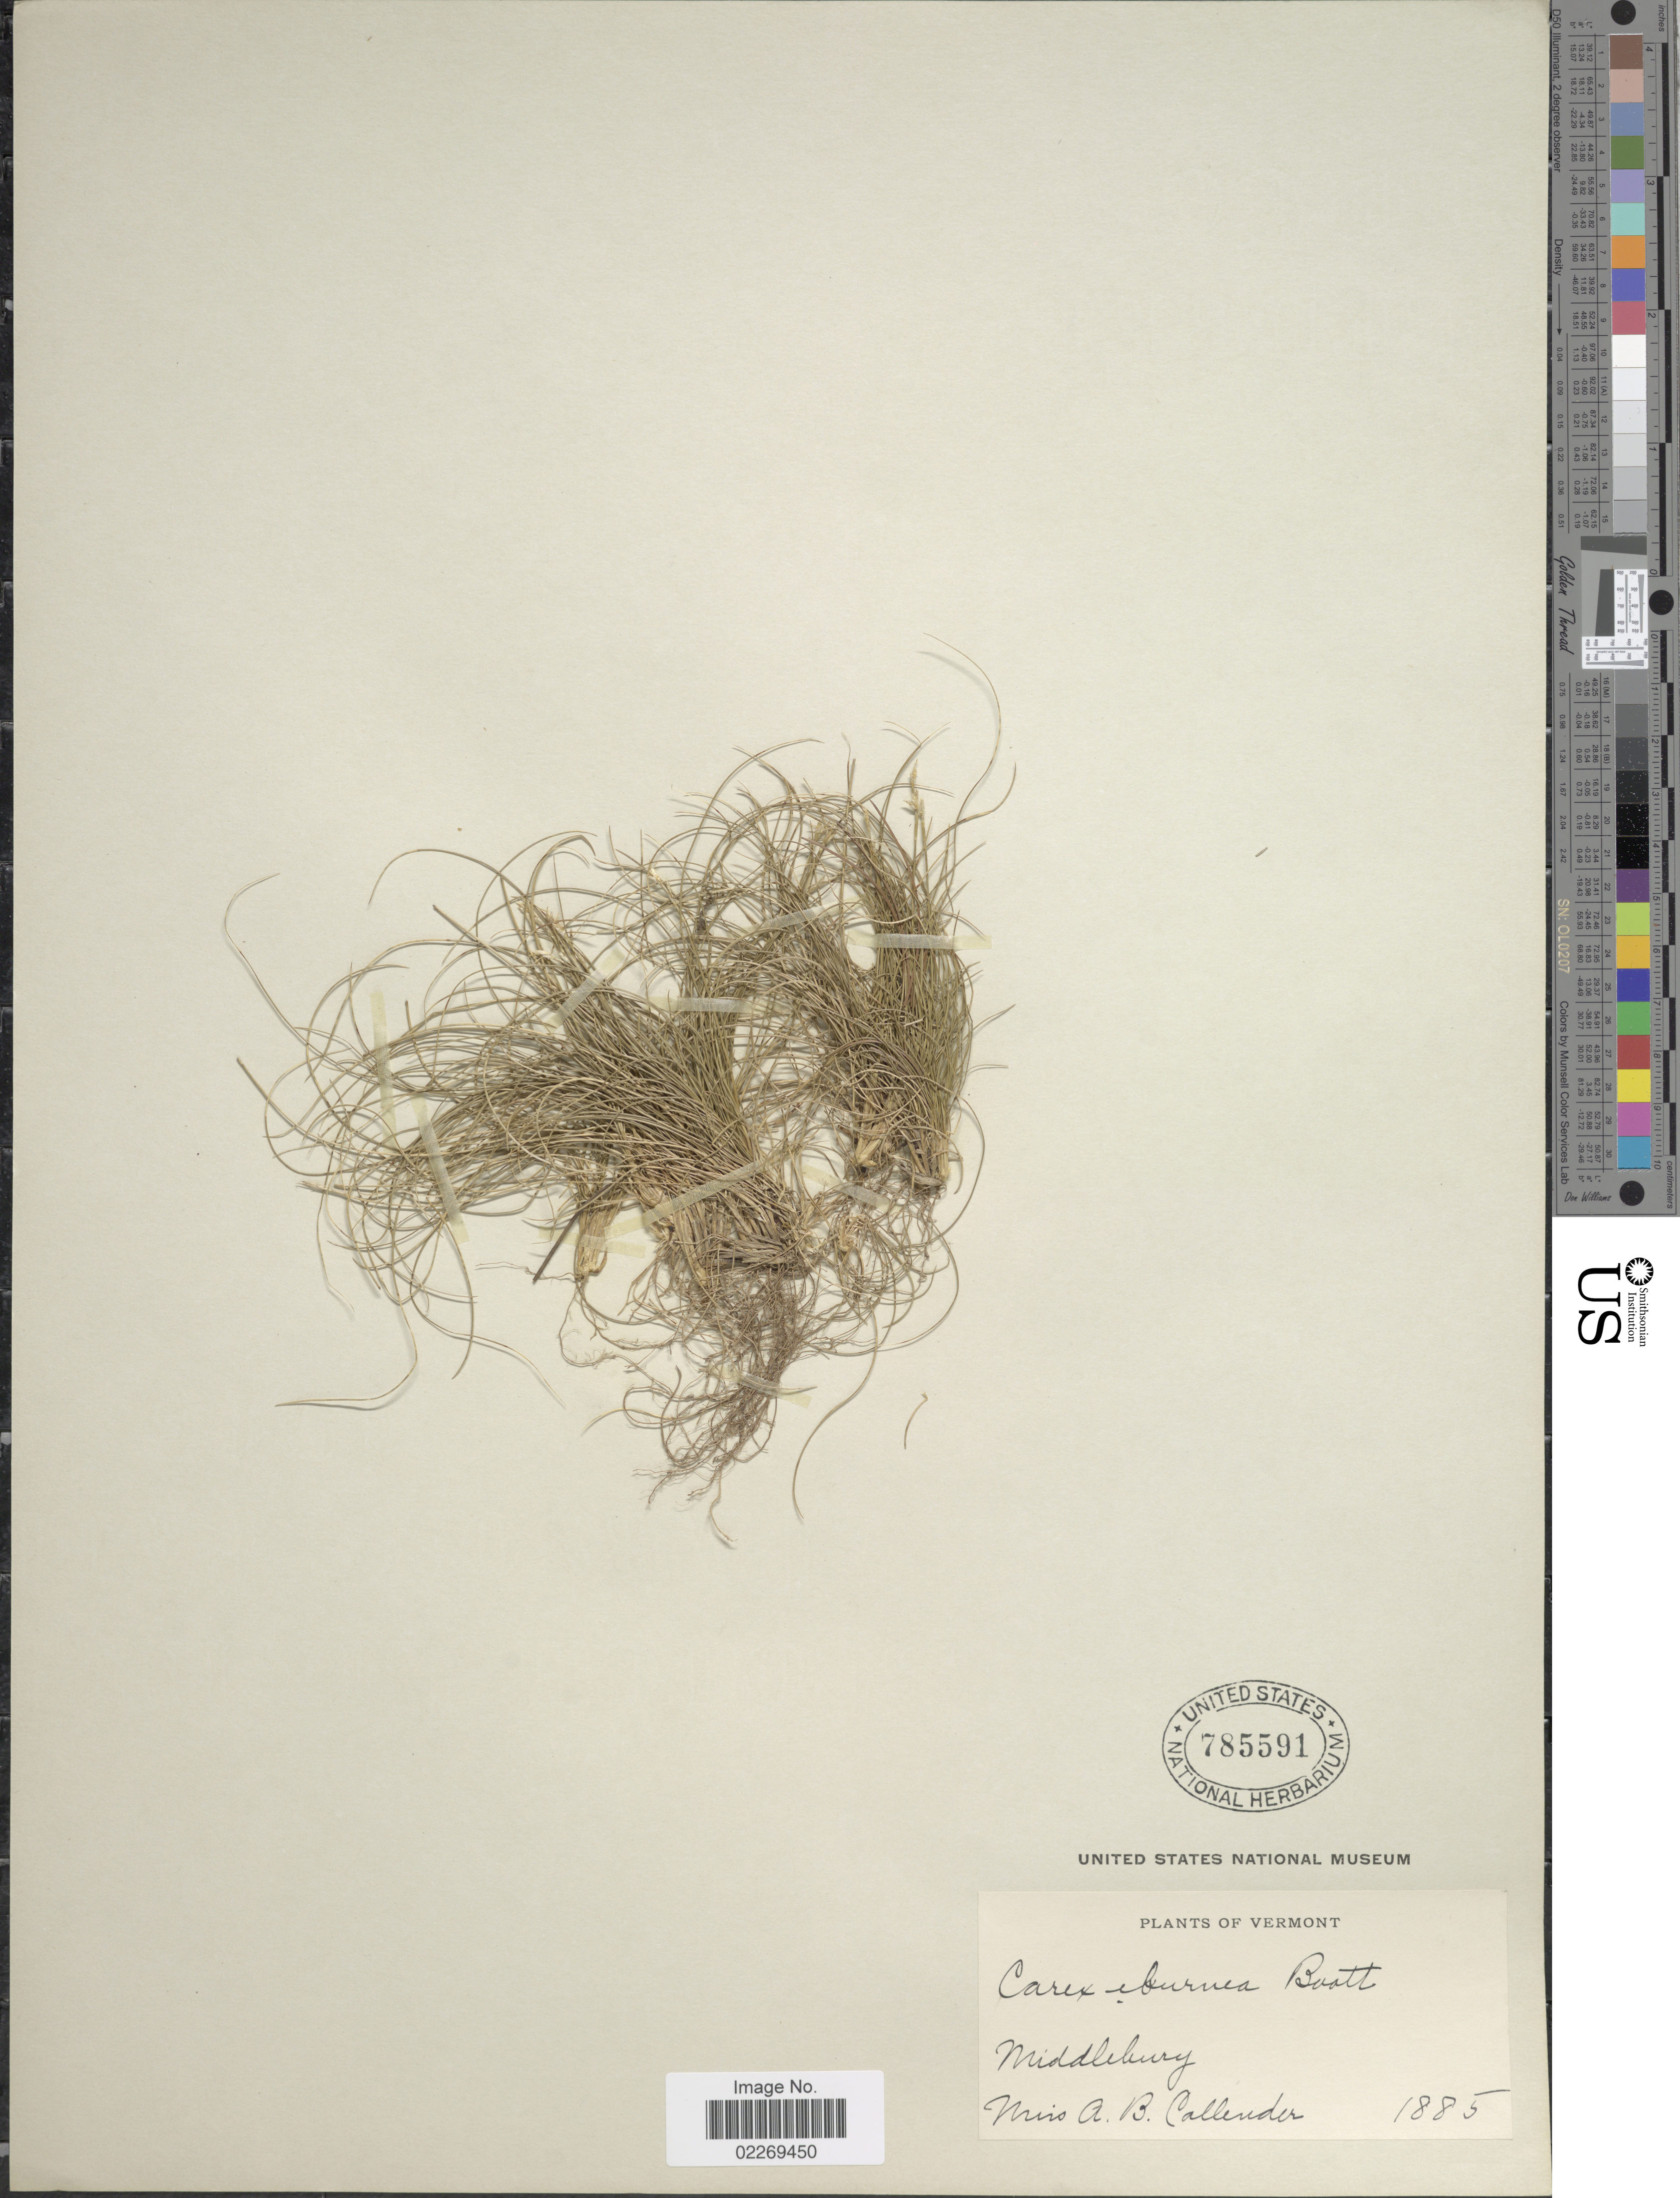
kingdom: Plantae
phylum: Tracheophyta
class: Liliopsida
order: Poales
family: Cyperaceae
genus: Carex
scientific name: Carex eburnea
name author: Boott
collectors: A. Callender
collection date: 1885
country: United States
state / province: Vermont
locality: Middlebury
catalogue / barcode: US 785591